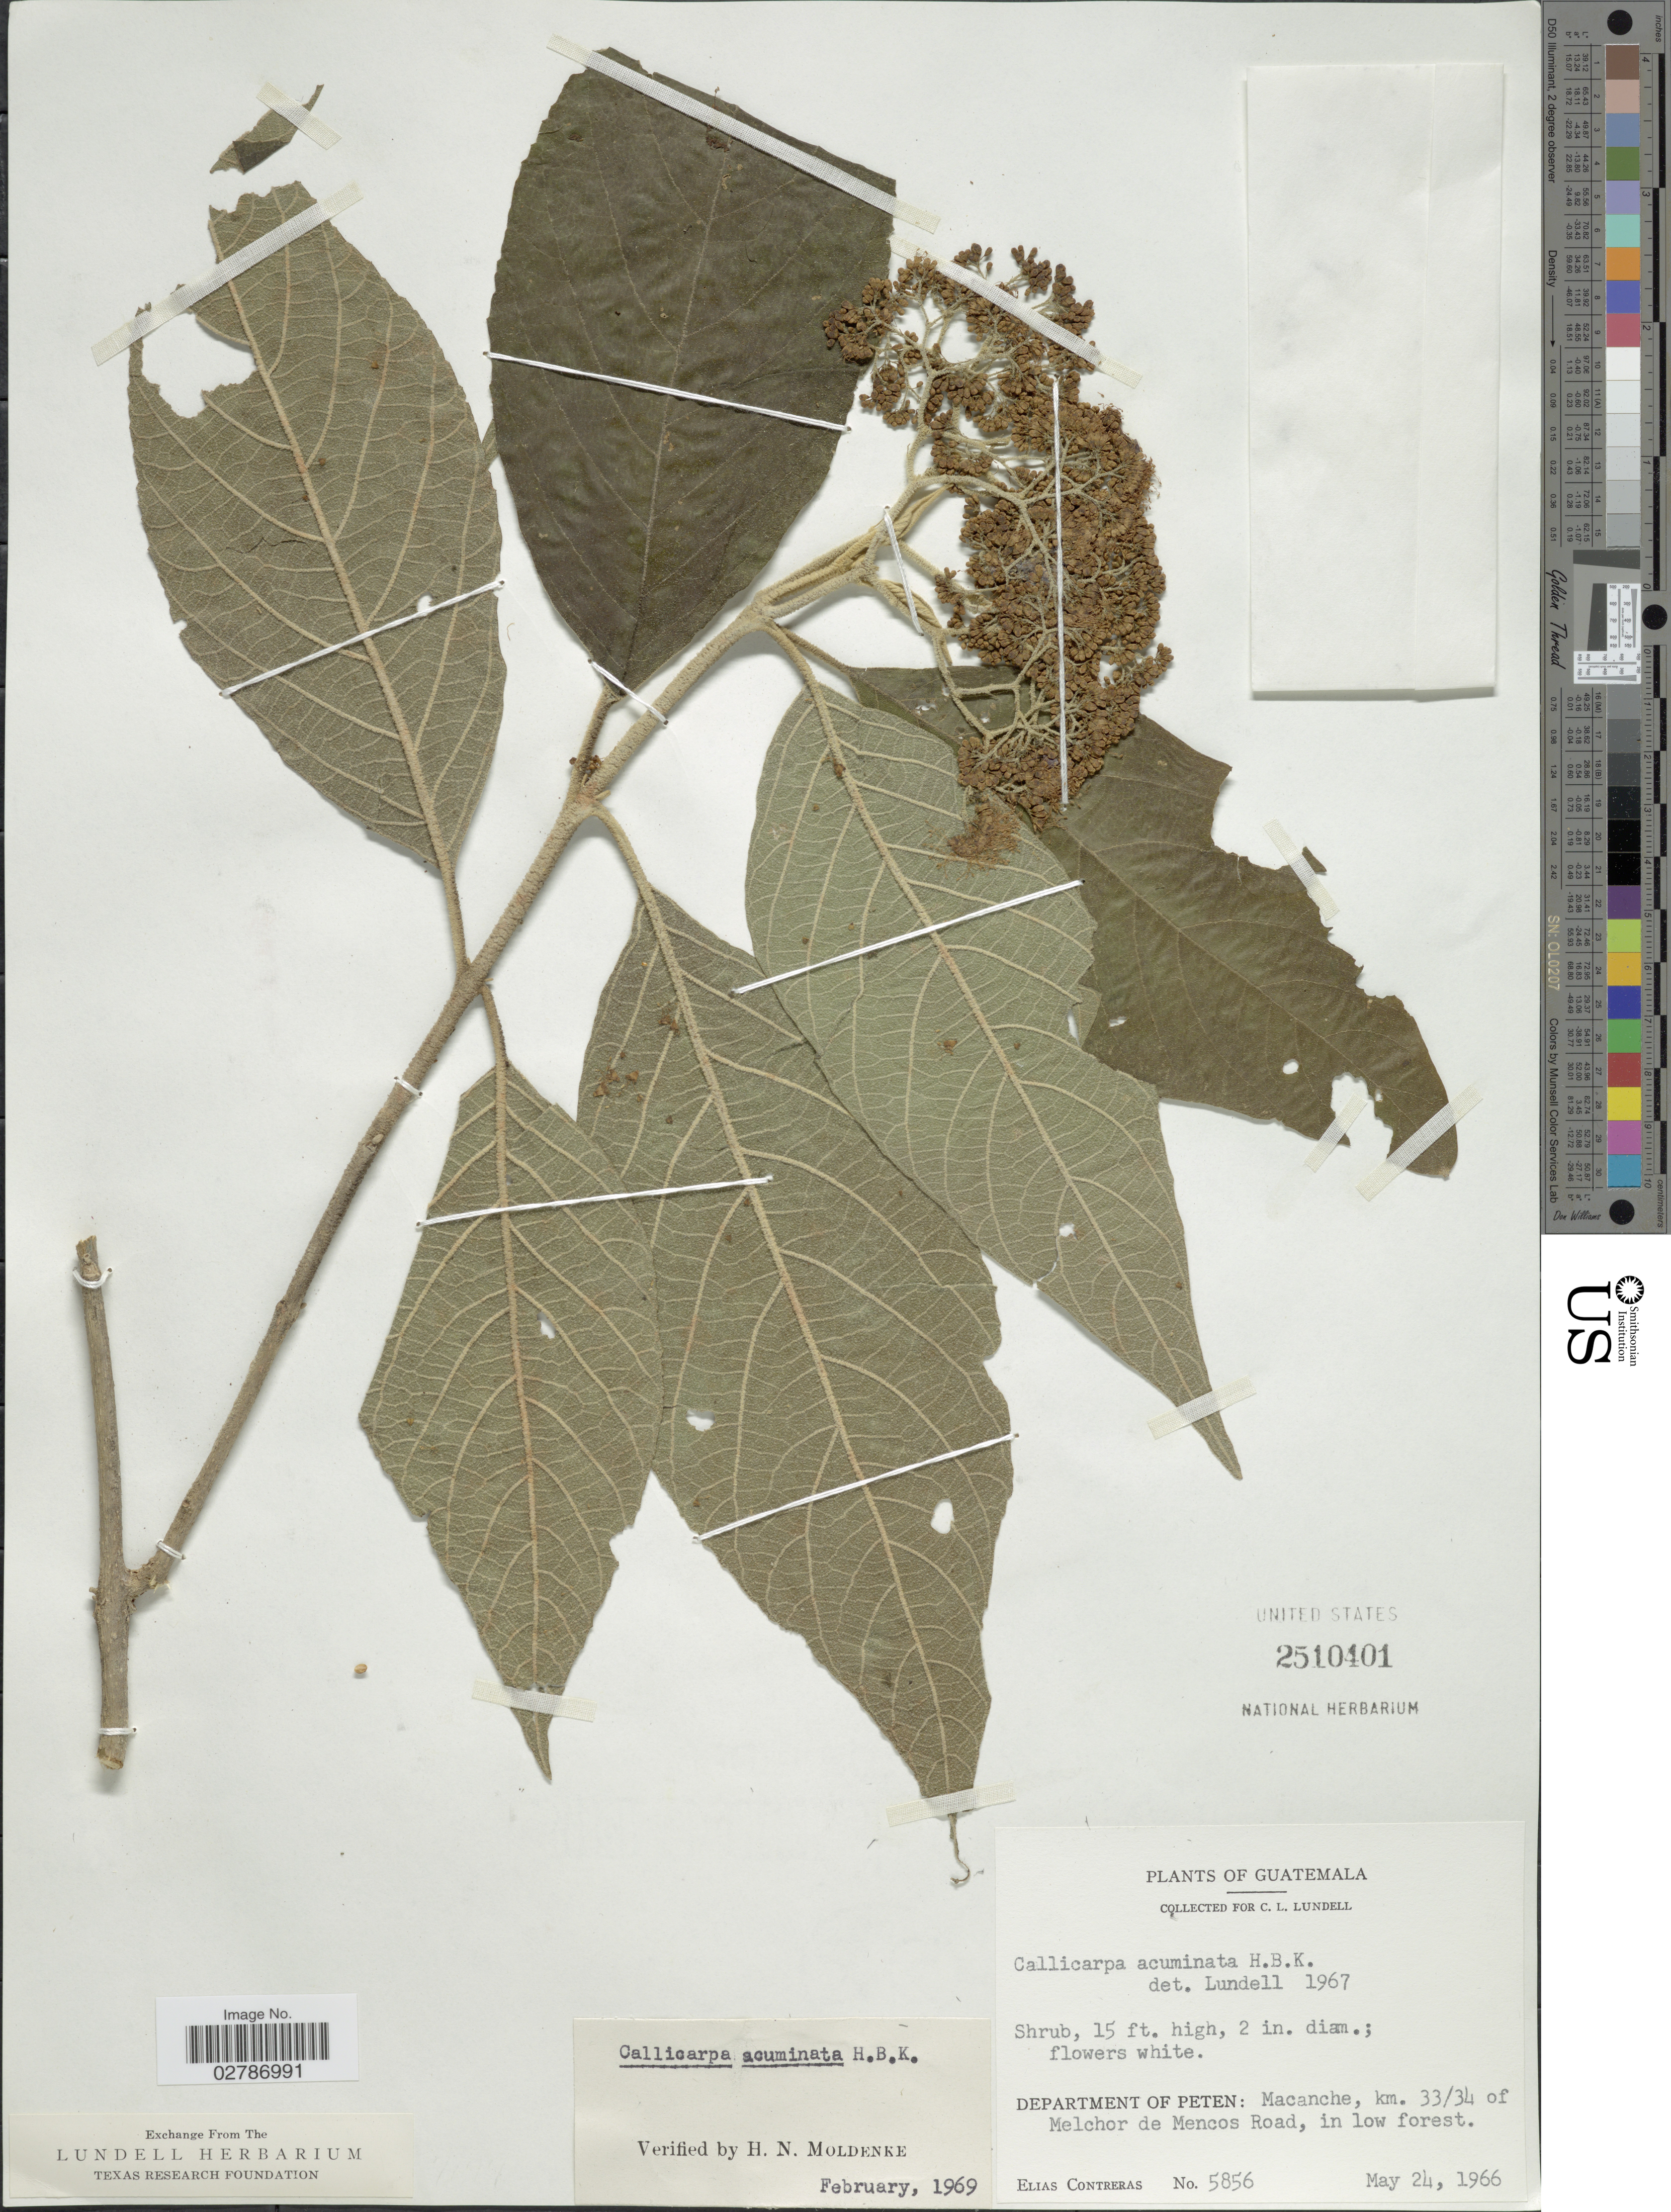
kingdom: Plantae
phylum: Tracheophyta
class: Magnoliopsida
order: Lamiales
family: Lamiaceae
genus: Callicarpa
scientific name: Callicarpa acuminata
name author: Kunth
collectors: E. Contreras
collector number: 5856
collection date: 1966-05-24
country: Guatemala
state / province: El Petén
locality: Department of Peten: Macanche, km. 33/34 of Melchor de Mencos Road.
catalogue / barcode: US 2510401